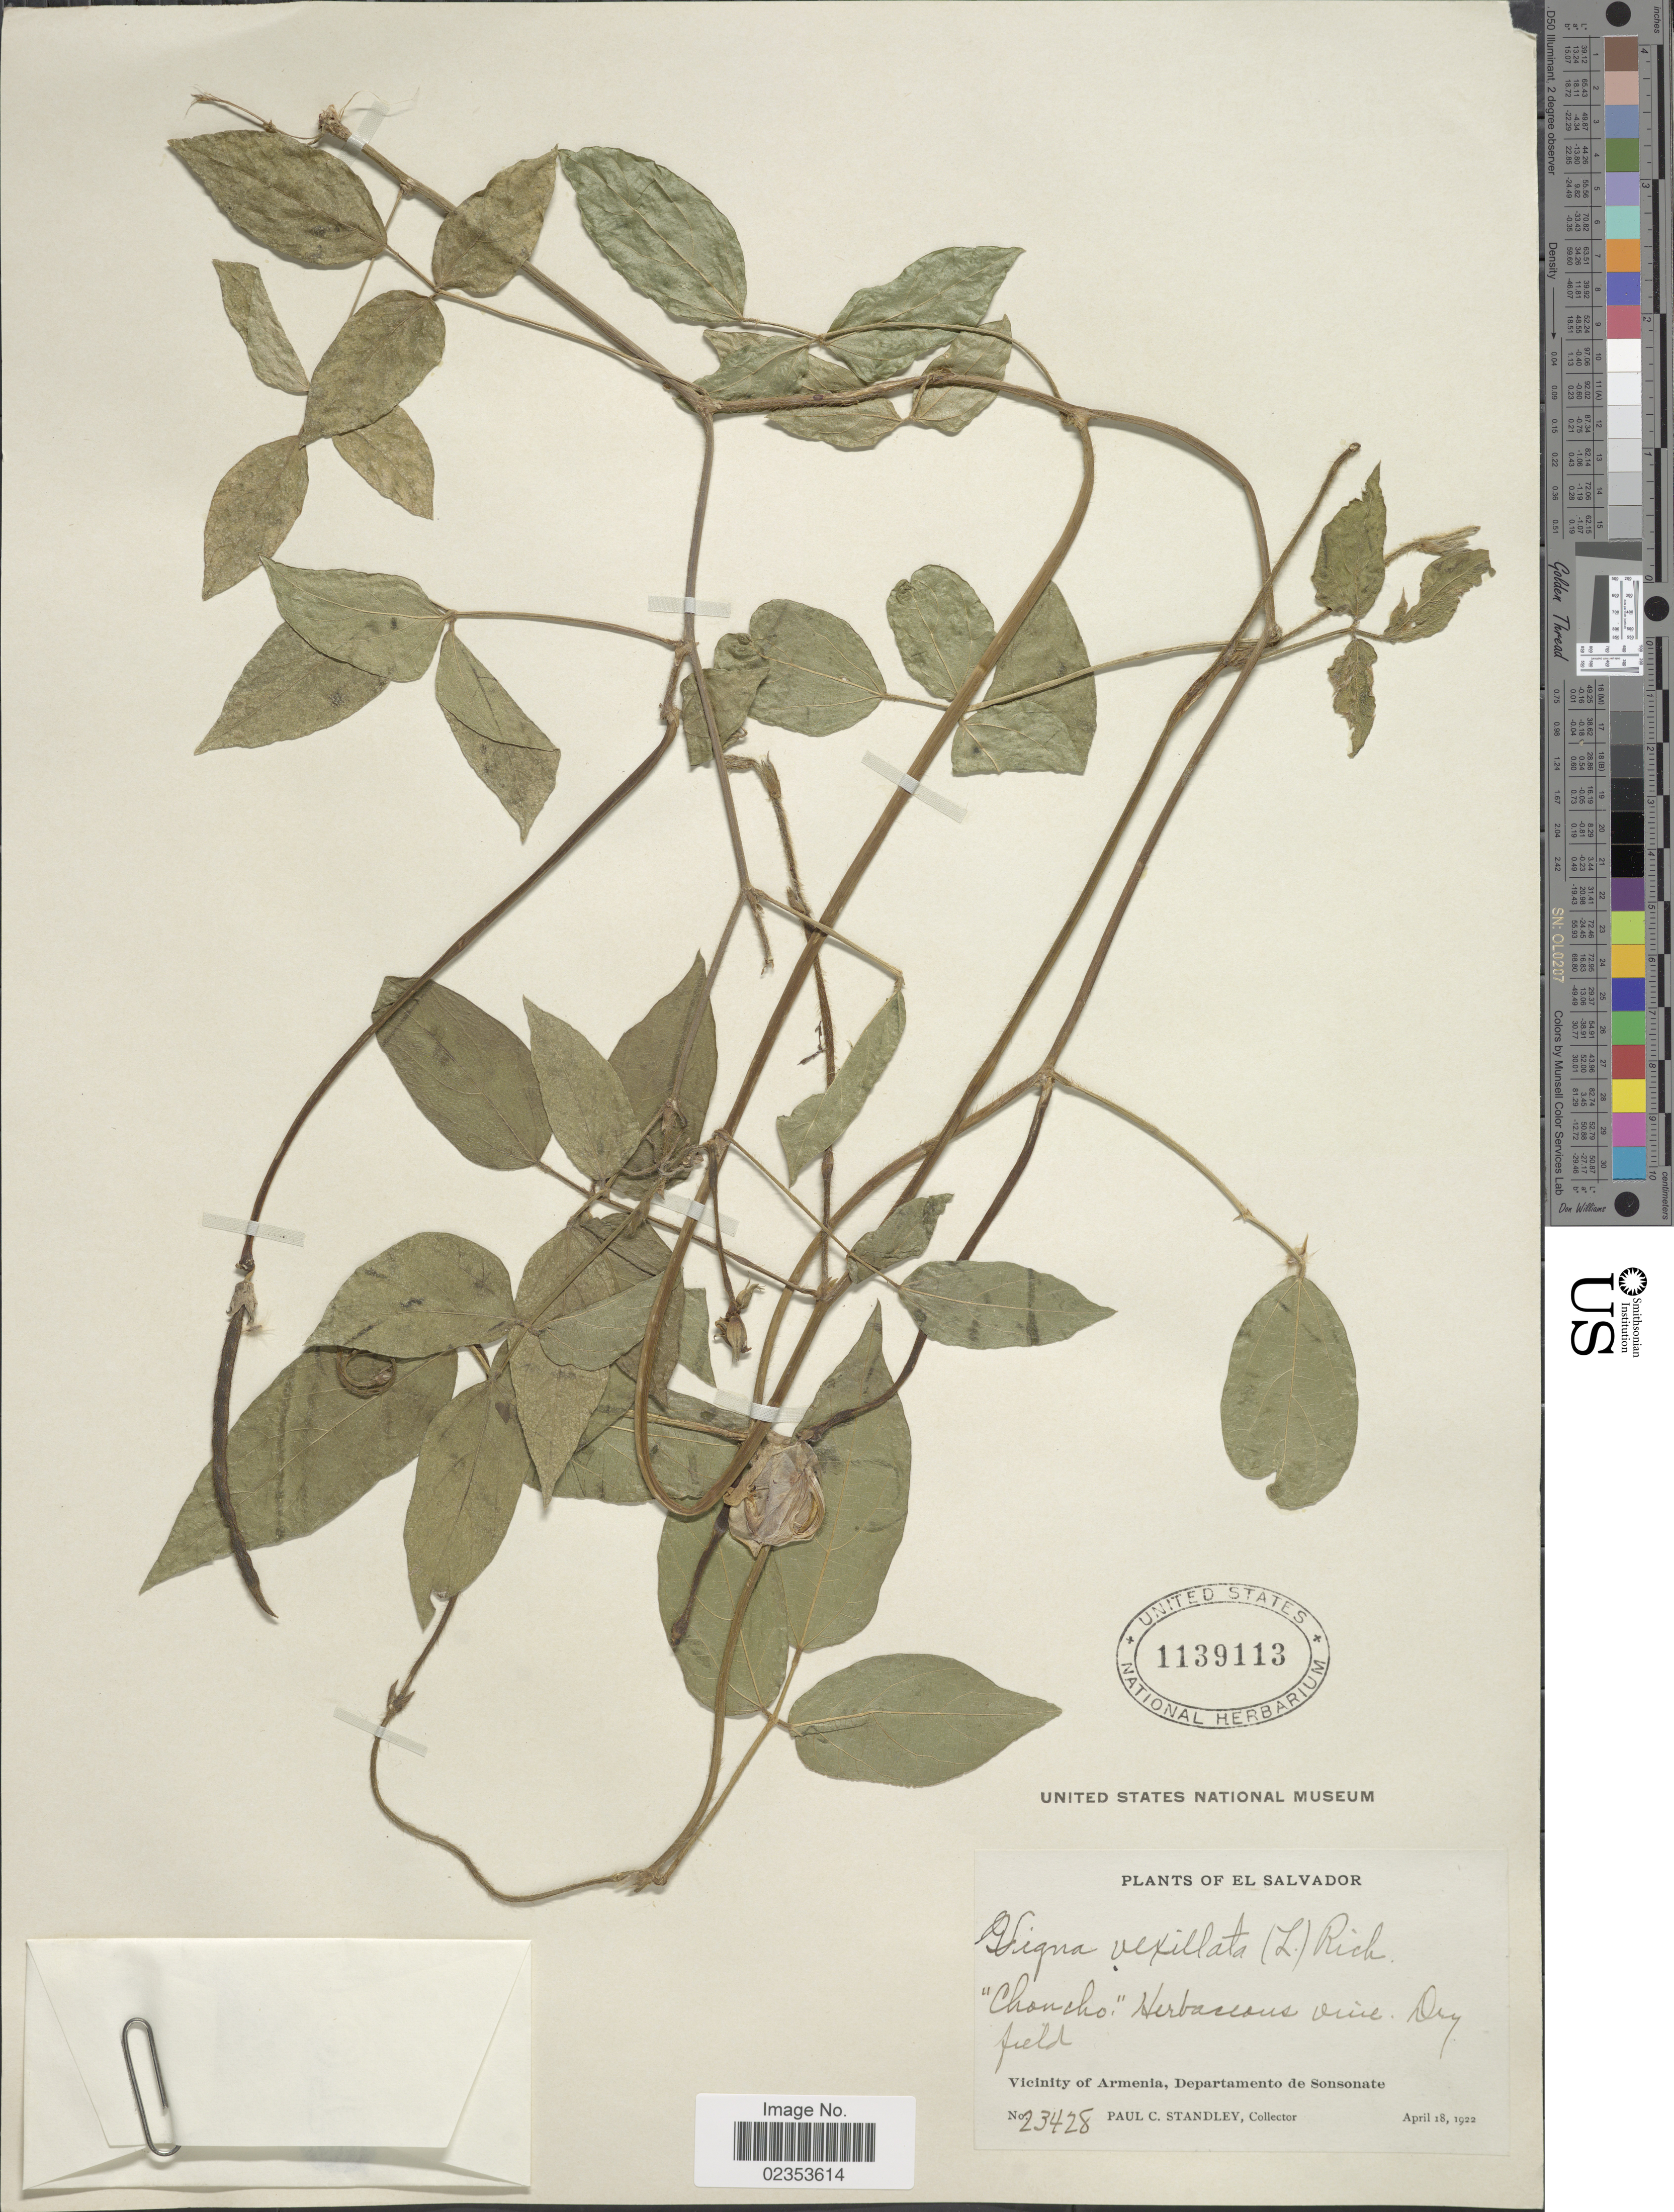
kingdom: Plantae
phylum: Tracheophyta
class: Magnoliopsida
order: Fabales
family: Fabaceae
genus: Vigna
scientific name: Vigna vexillata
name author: (L.) A. Rich.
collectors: P. C. Standley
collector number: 23428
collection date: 1922-04-18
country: El Salvador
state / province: Sonsonate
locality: Vicinity of Armenia, Departamento de Sonsonate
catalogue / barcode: US 1139113